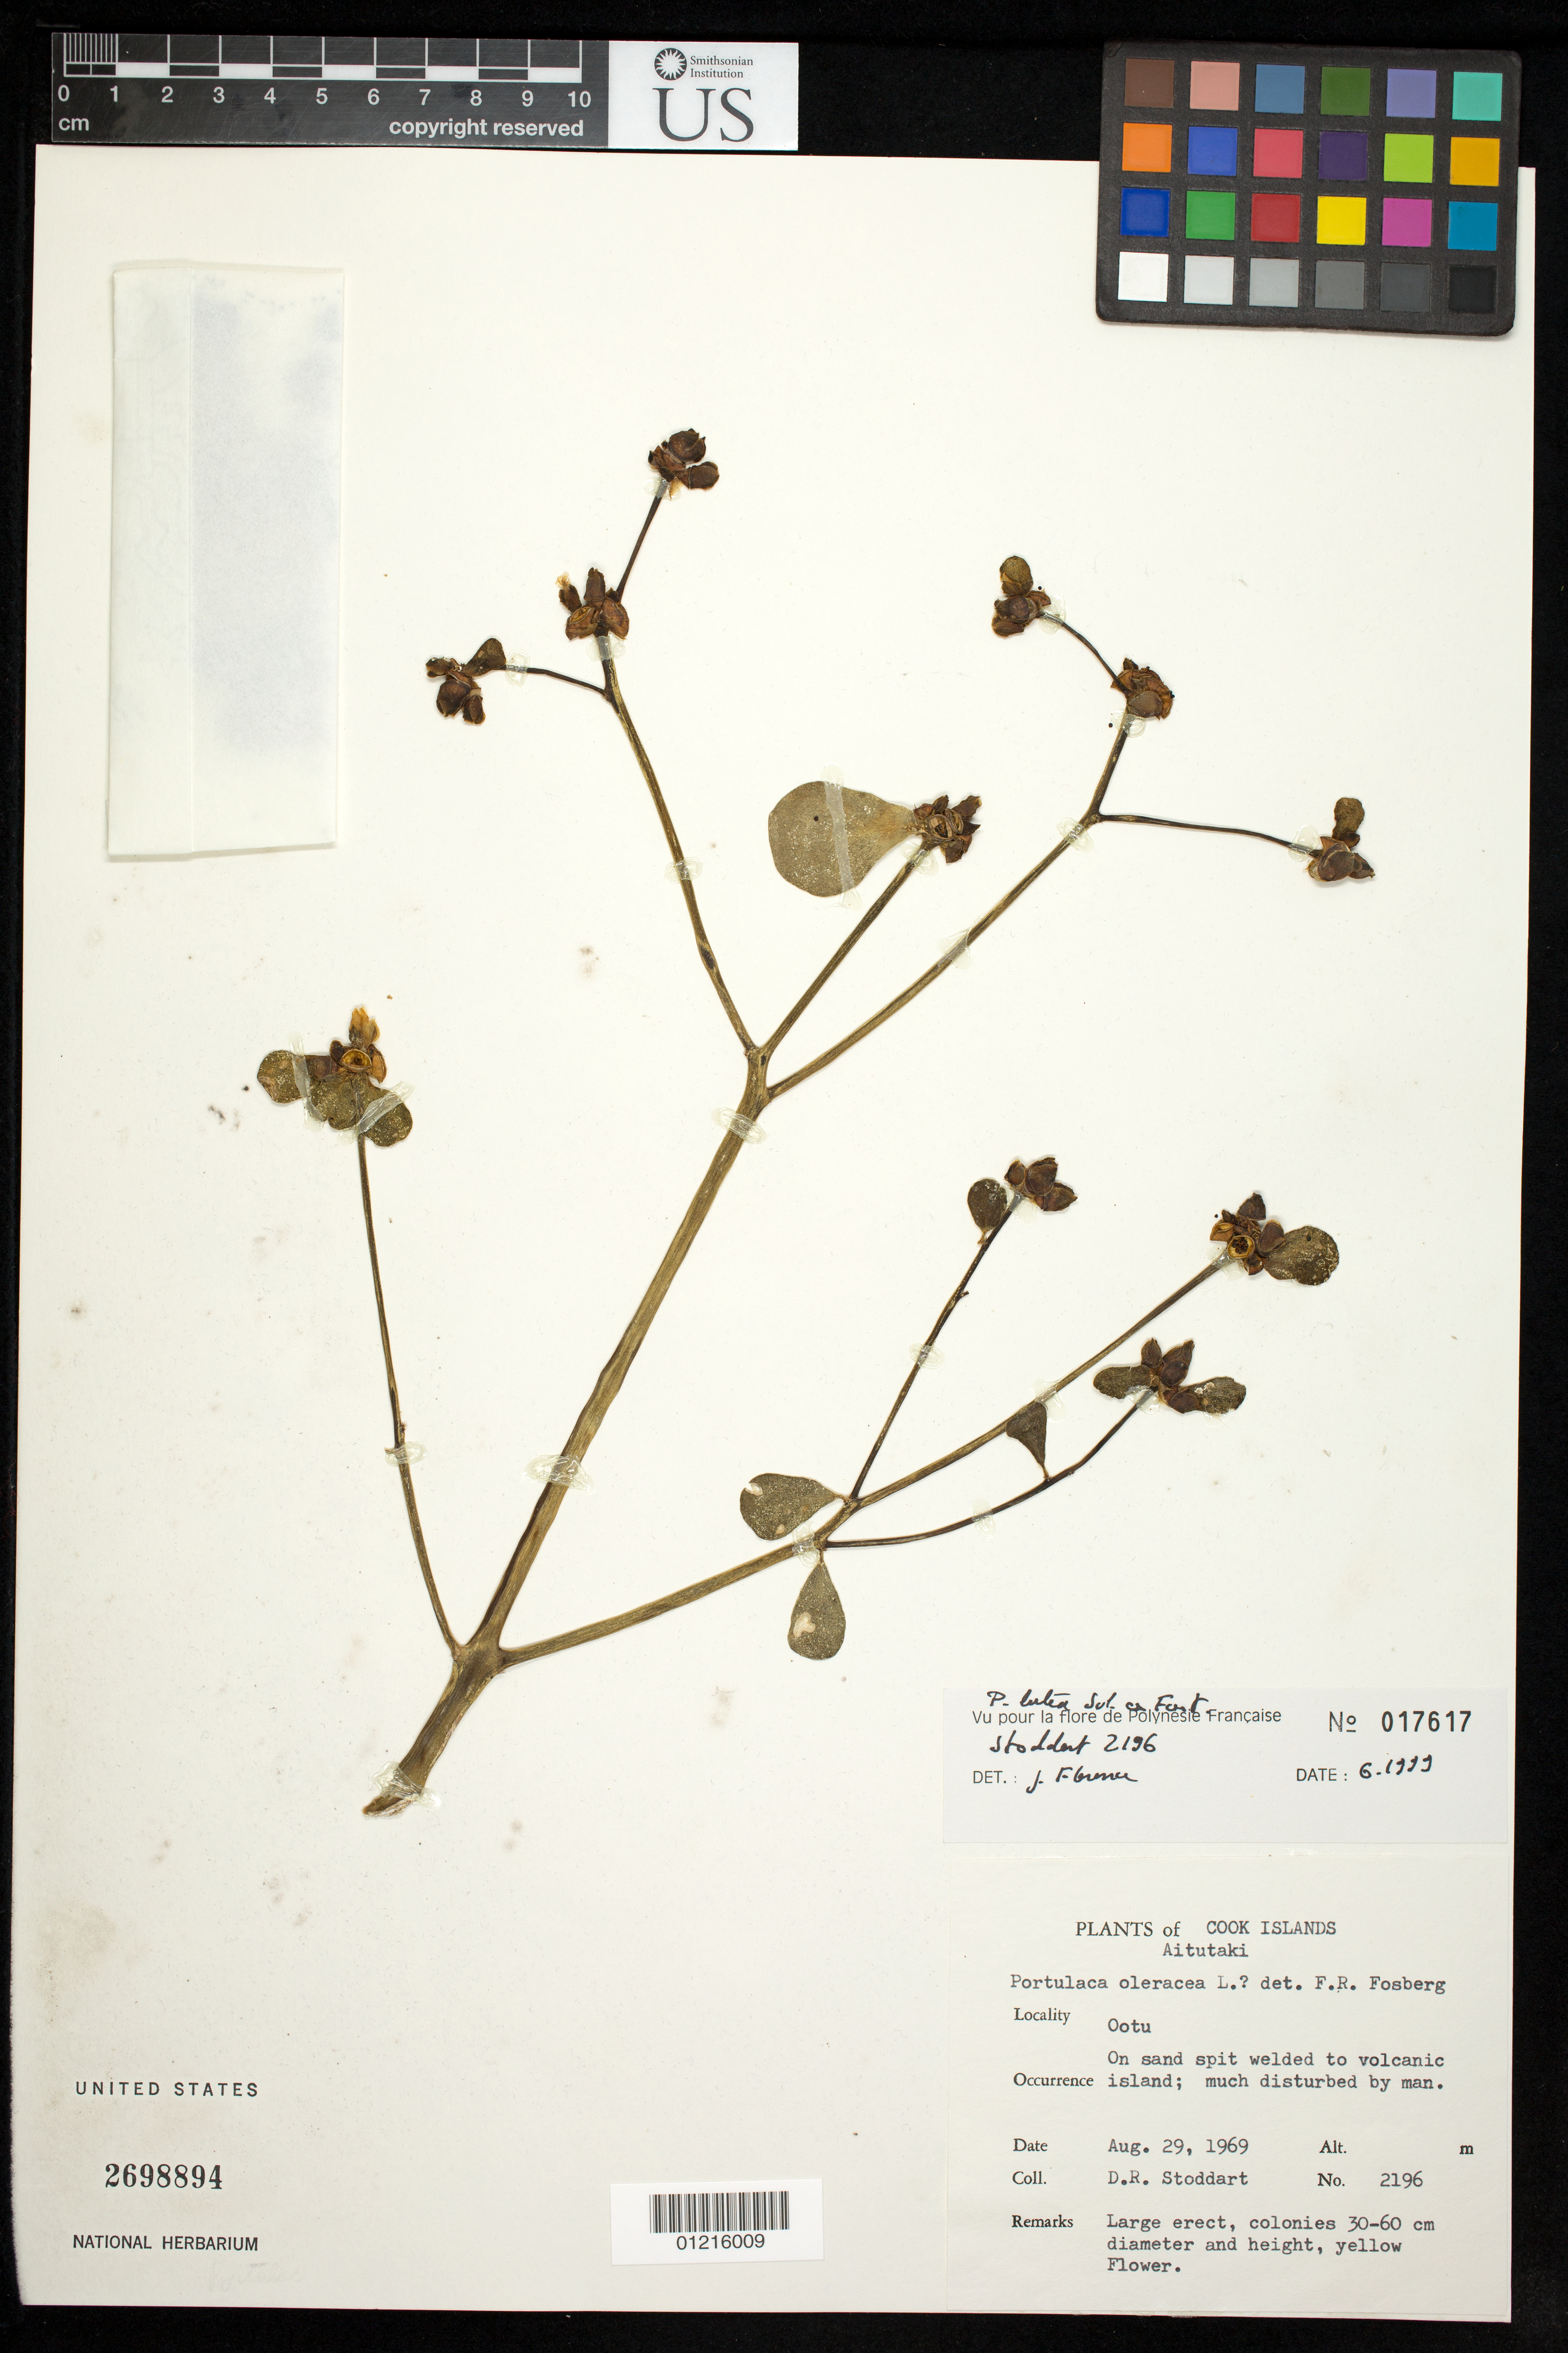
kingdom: Plantae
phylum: Tracheophyta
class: Magnoliopsida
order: Caryophyllales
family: Portulacaceae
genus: Portulaca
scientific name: Portulaca lutea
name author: Sol. ex G. Forst.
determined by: Florence, J.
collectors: D. R. Stoddart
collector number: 2196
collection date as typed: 29 Aug 1969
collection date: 1969-08-29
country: Cook Islands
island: Aitutaki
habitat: Much disturbed by man.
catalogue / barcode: US 2698894